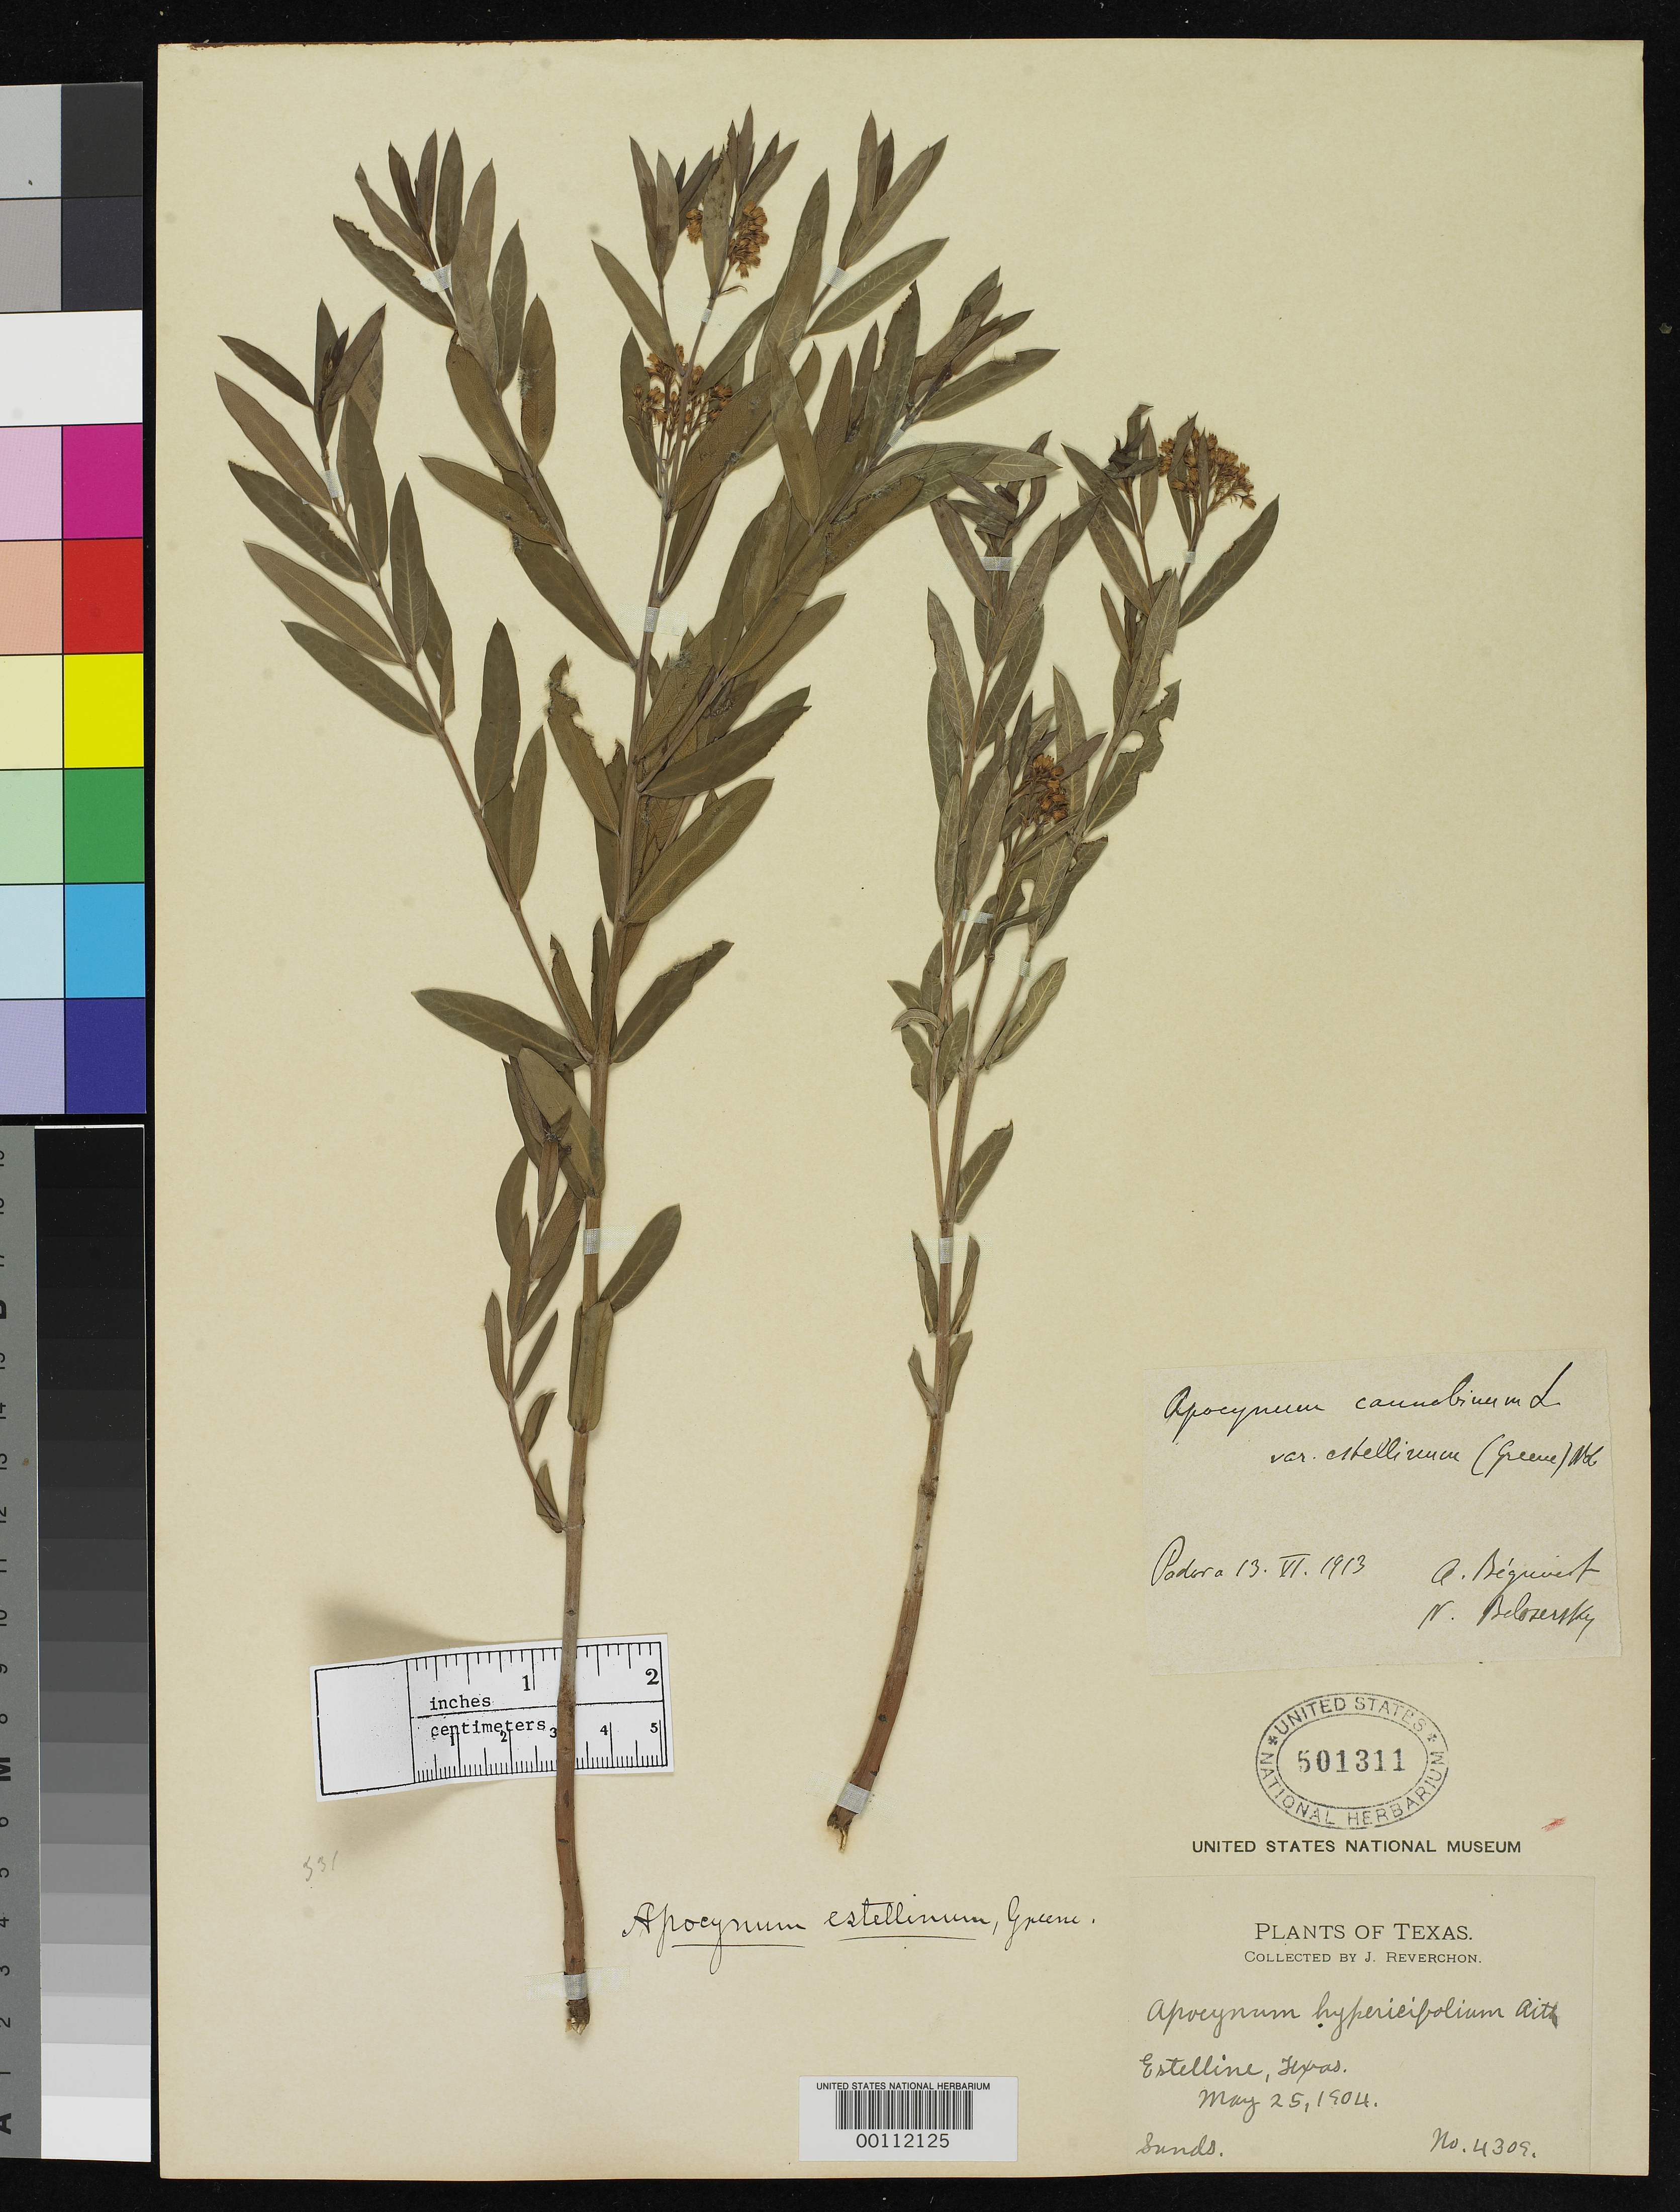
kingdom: Plantae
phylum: Tracheophyta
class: Magnoliopsida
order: Gentianales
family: Apocynaceae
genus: Apocynum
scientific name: Apocynum estellinum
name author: Greene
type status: Syntype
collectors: J. Reverchon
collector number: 4309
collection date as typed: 25 May 1904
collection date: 1904-05-25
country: United States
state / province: Texas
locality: Red River, Estelline.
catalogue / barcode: US 501311